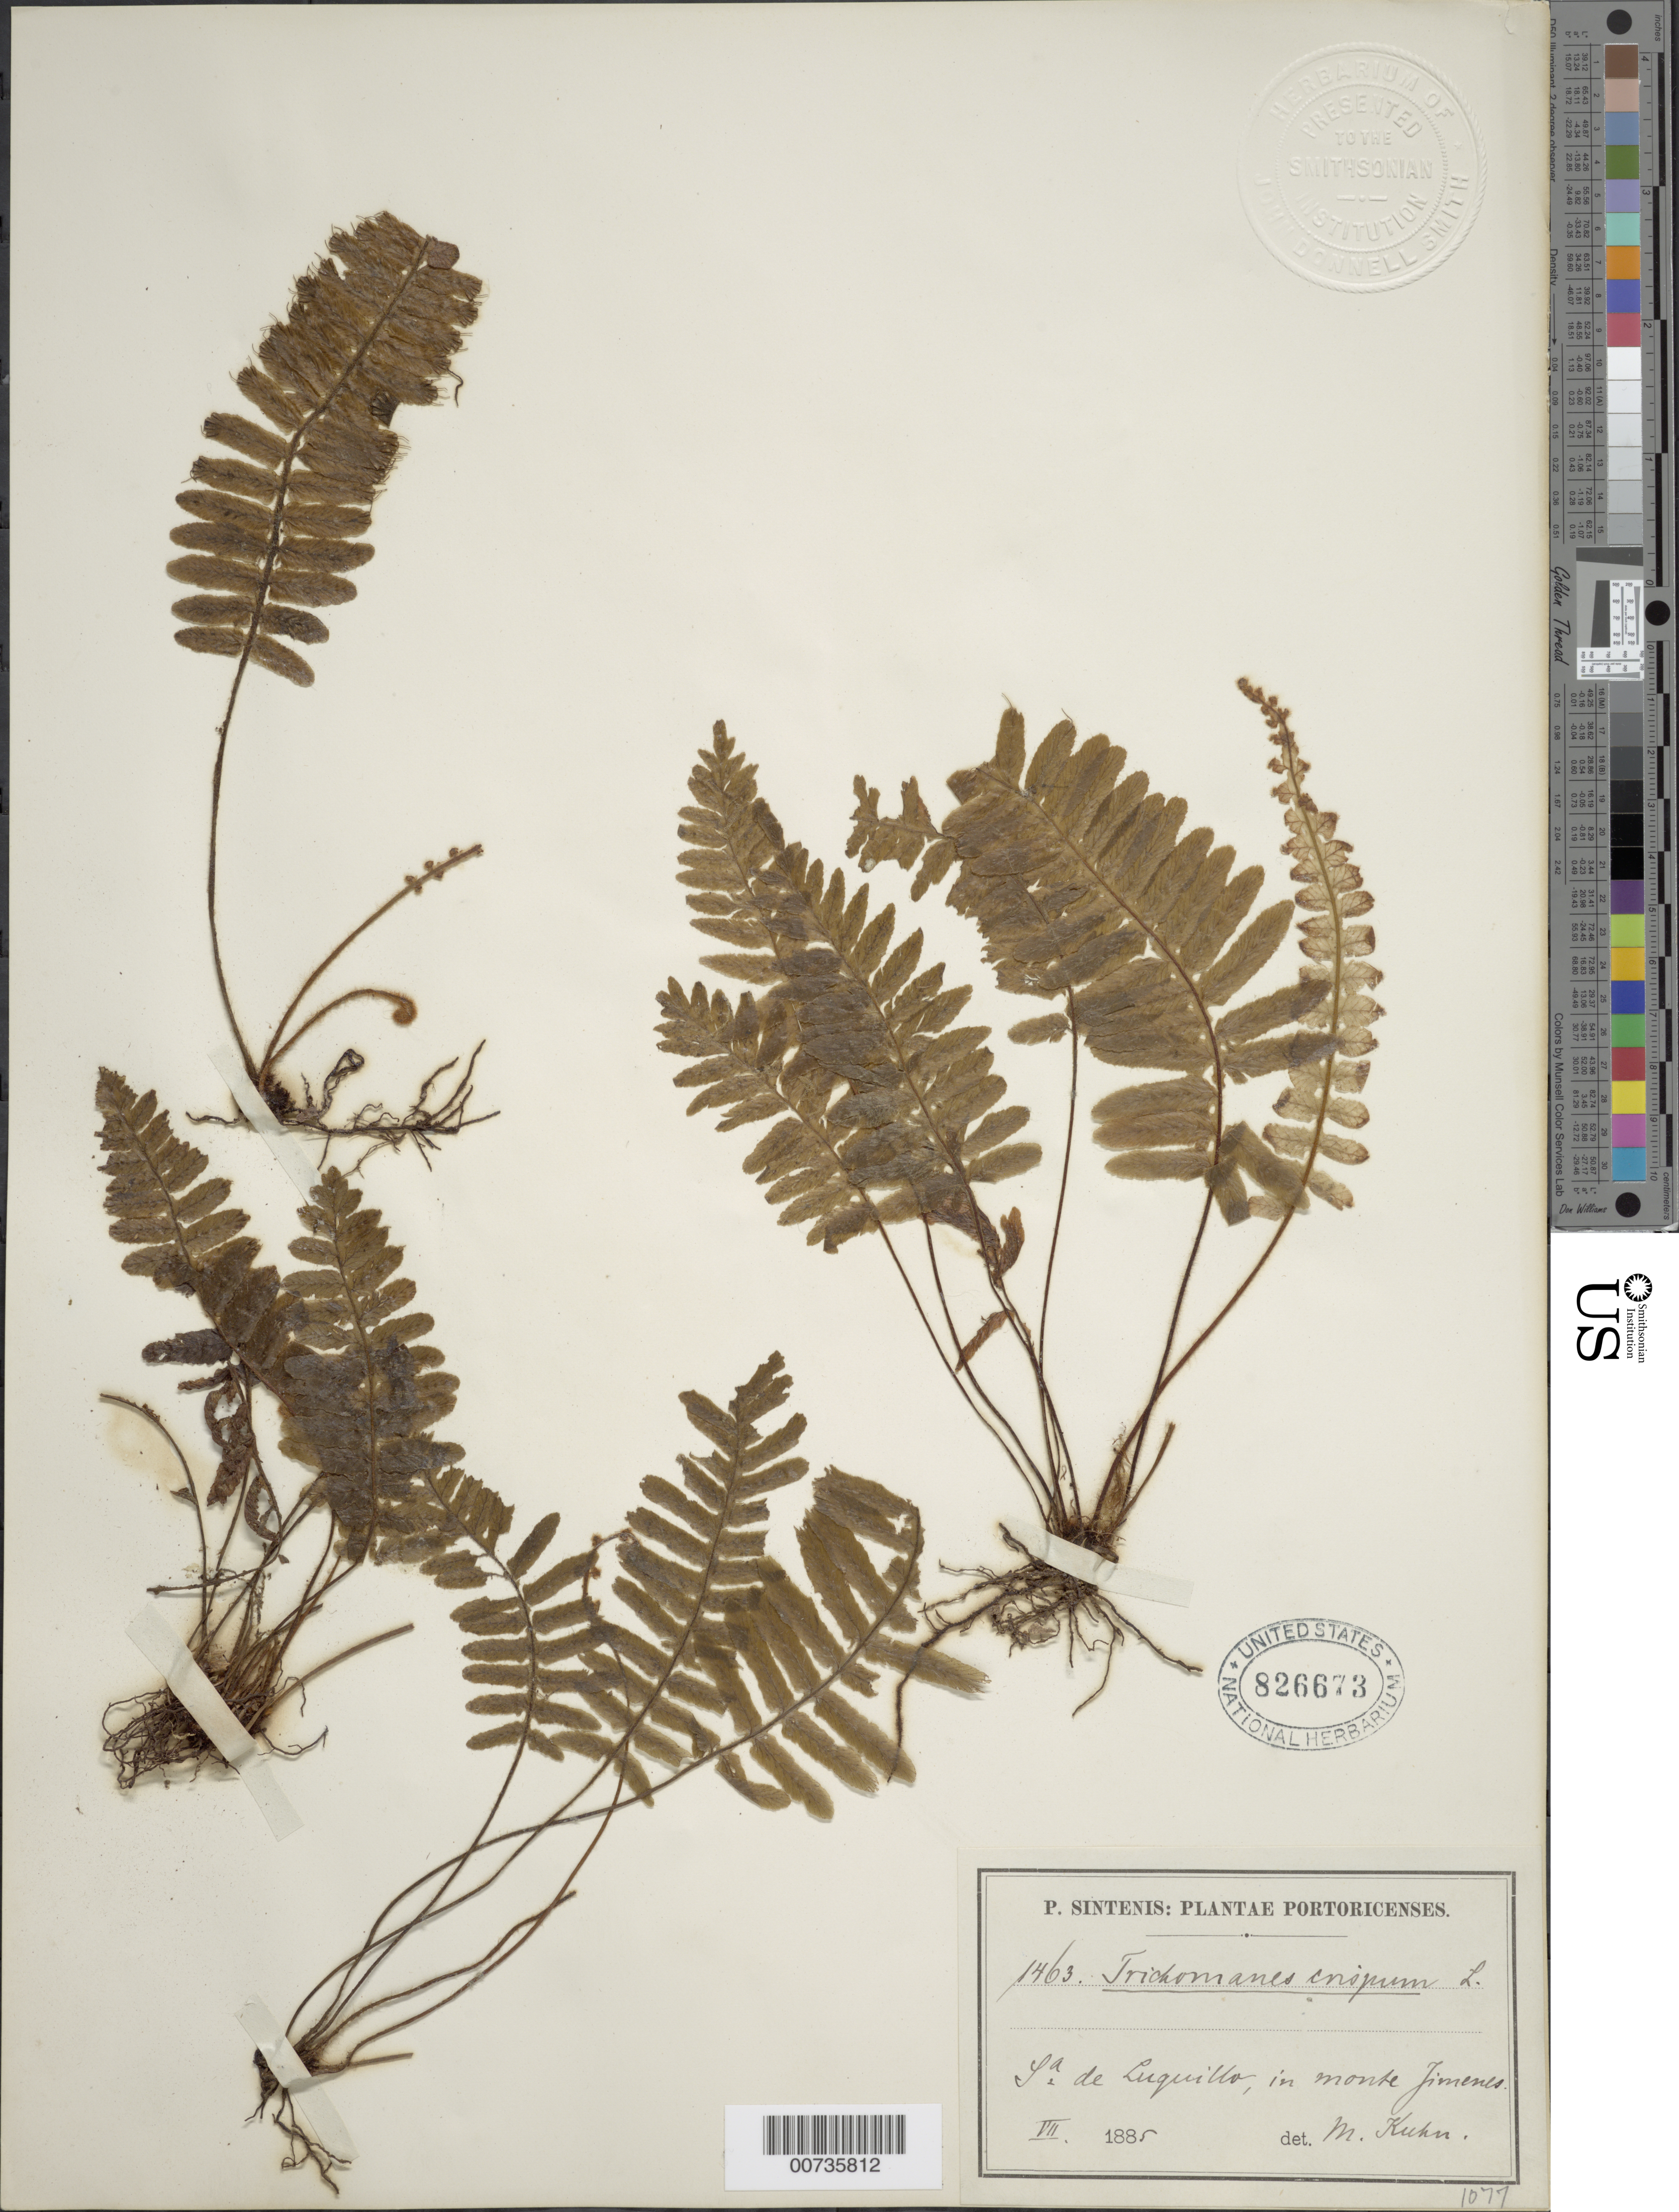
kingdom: Plantae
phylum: Tracheophyta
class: Polypodiopsida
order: Hymenophyllales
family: Hymenophyllaceae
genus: Trichomanes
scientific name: Trichomanes crispum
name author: L.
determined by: Kuhn, D. M.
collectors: P. Sintenis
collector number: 1463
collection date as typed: Jul 1885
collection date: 1885-07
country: Puerto Rico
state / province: Luquillo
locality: Sierra de Luquillo, in monte Jimenes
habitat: In monte Jimenes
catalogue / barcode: US 826673